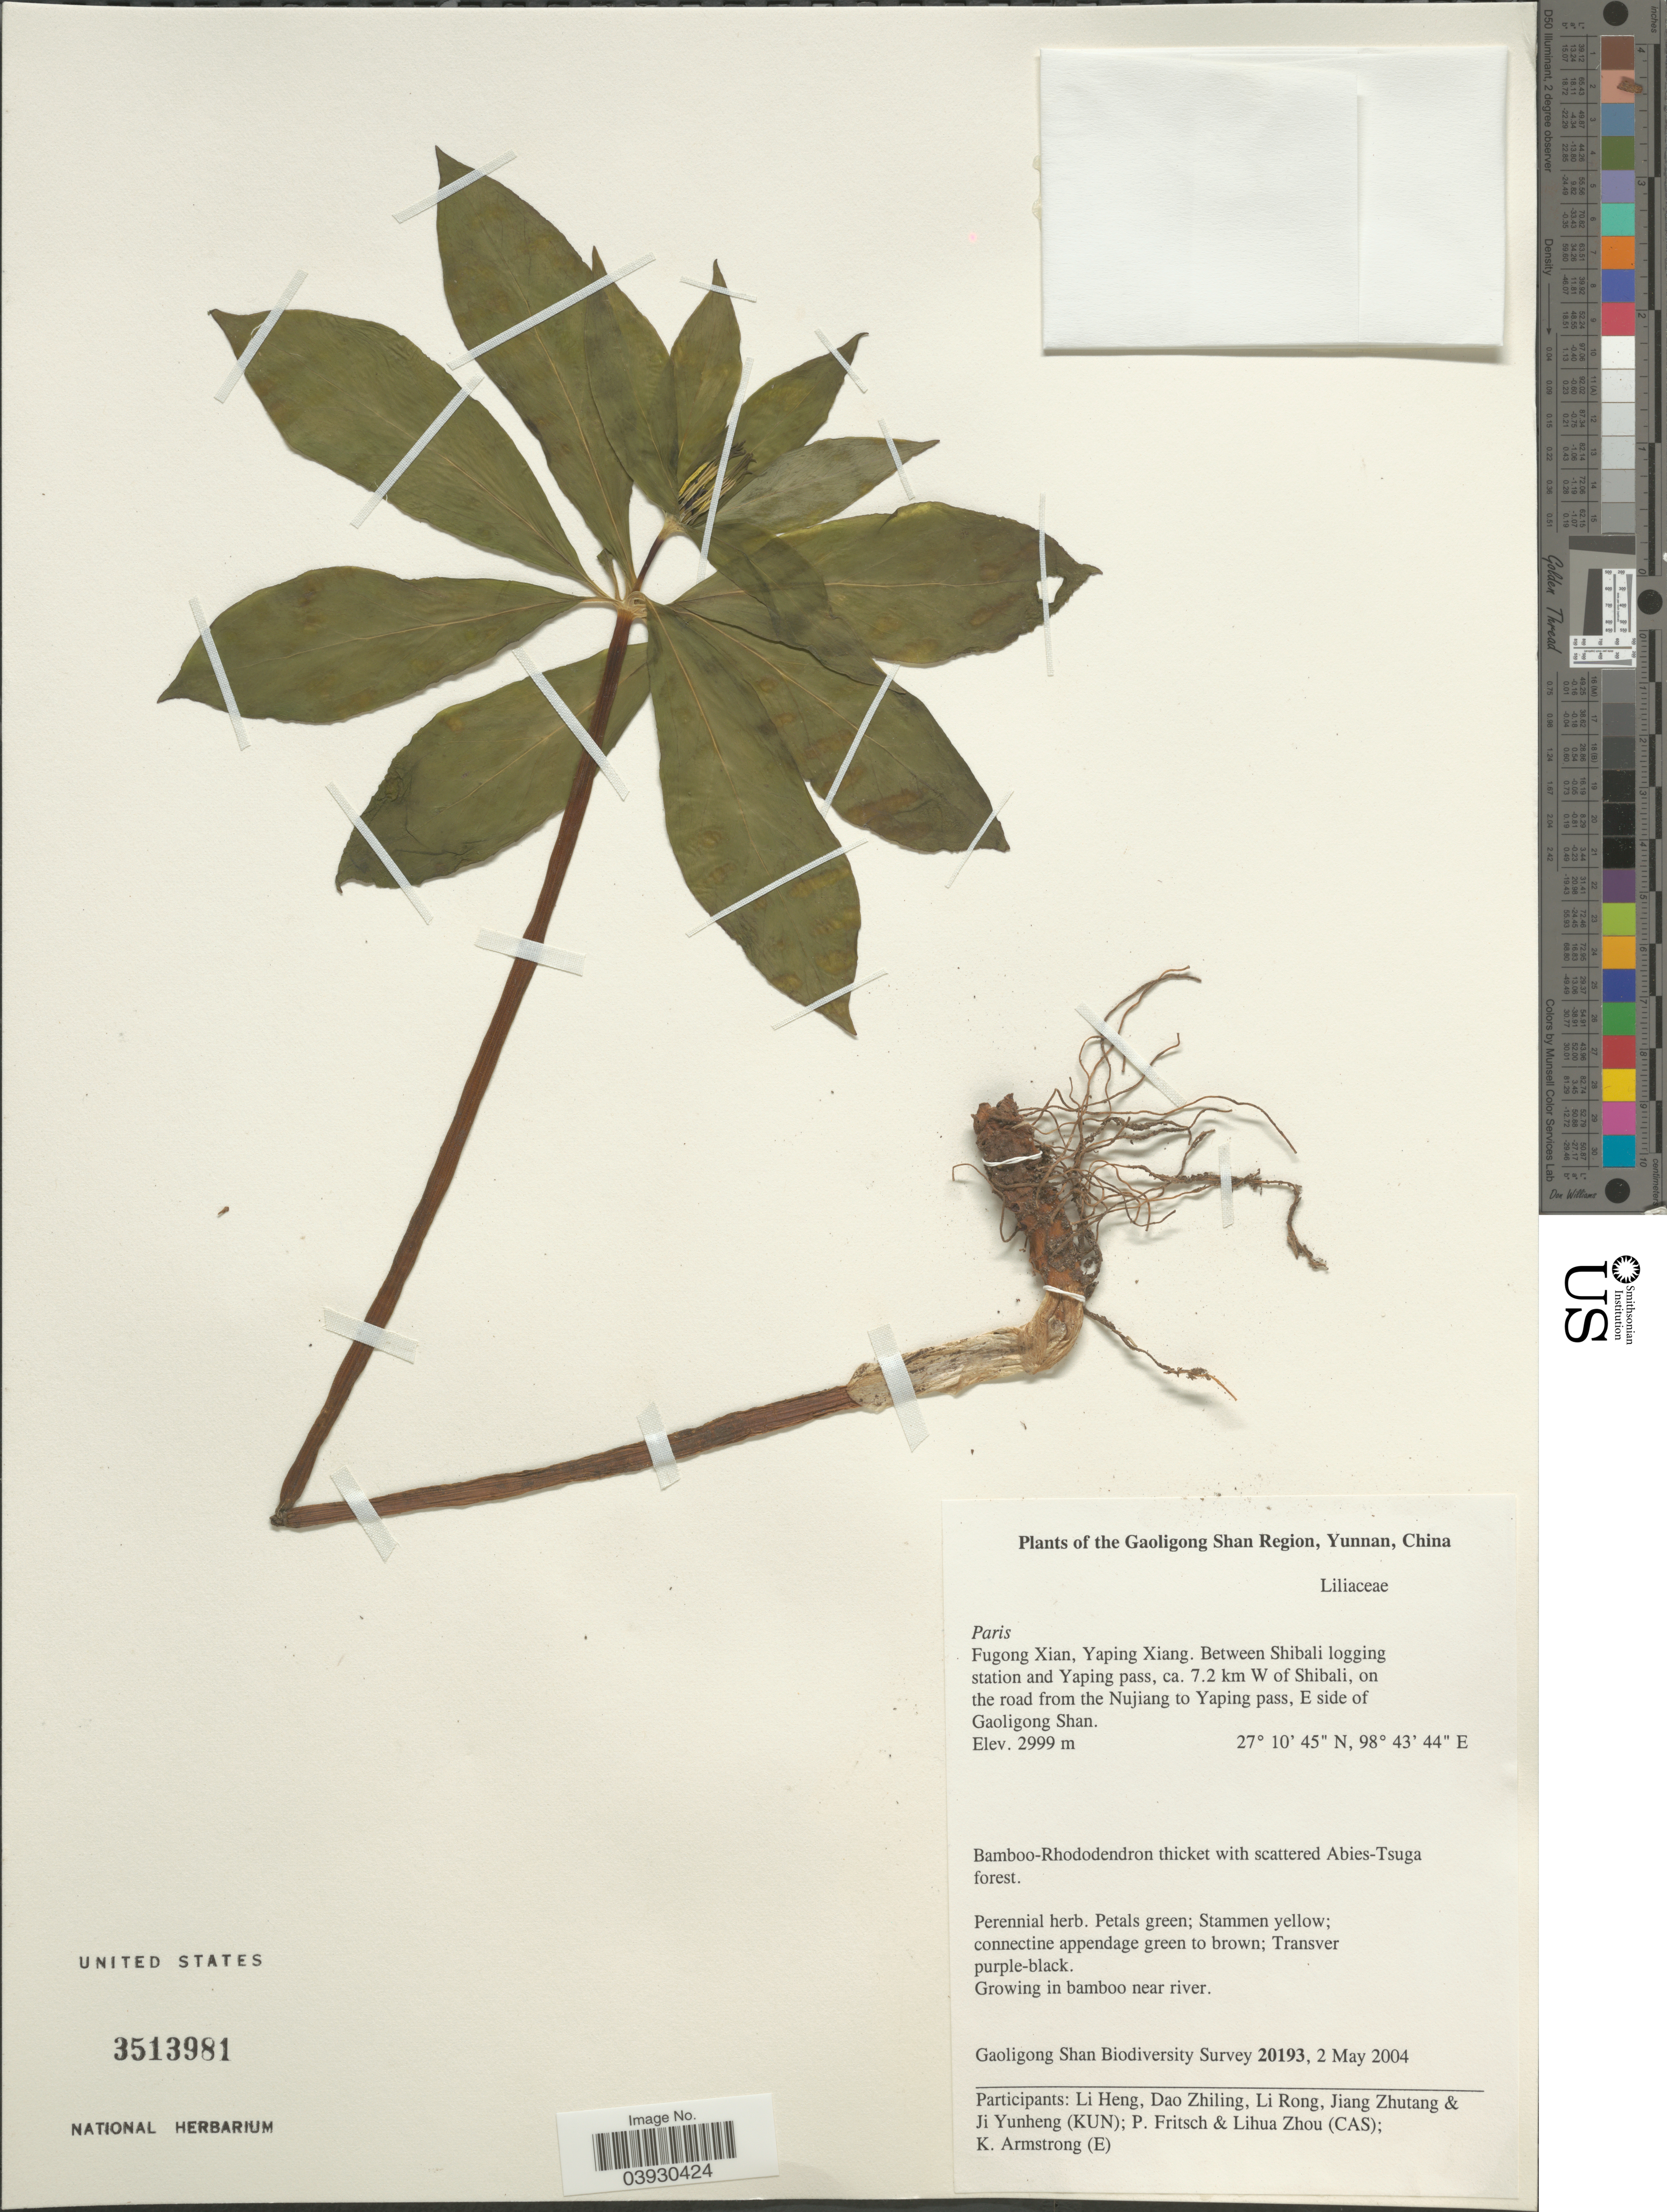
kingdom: Plantae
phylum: Tracheophyta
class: Liliopsida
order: Liliales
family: Melanthiaceae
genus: Paris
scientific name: Paris sp.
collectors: Gaoligong Shan Biodiversity Survey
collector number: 20193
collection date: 2004-05-02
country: China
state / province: Yunnan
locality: The Gaoligong Shan Region. Fugong Xian, Yaping Xiang. Between Shibali logging station and Yaping pass, ca. 7.2 km W of Shibali, on the road from the Nujiang to Yaping pass, E side of Gaoligong Shan.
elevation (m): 2999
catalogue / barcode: US 3513981